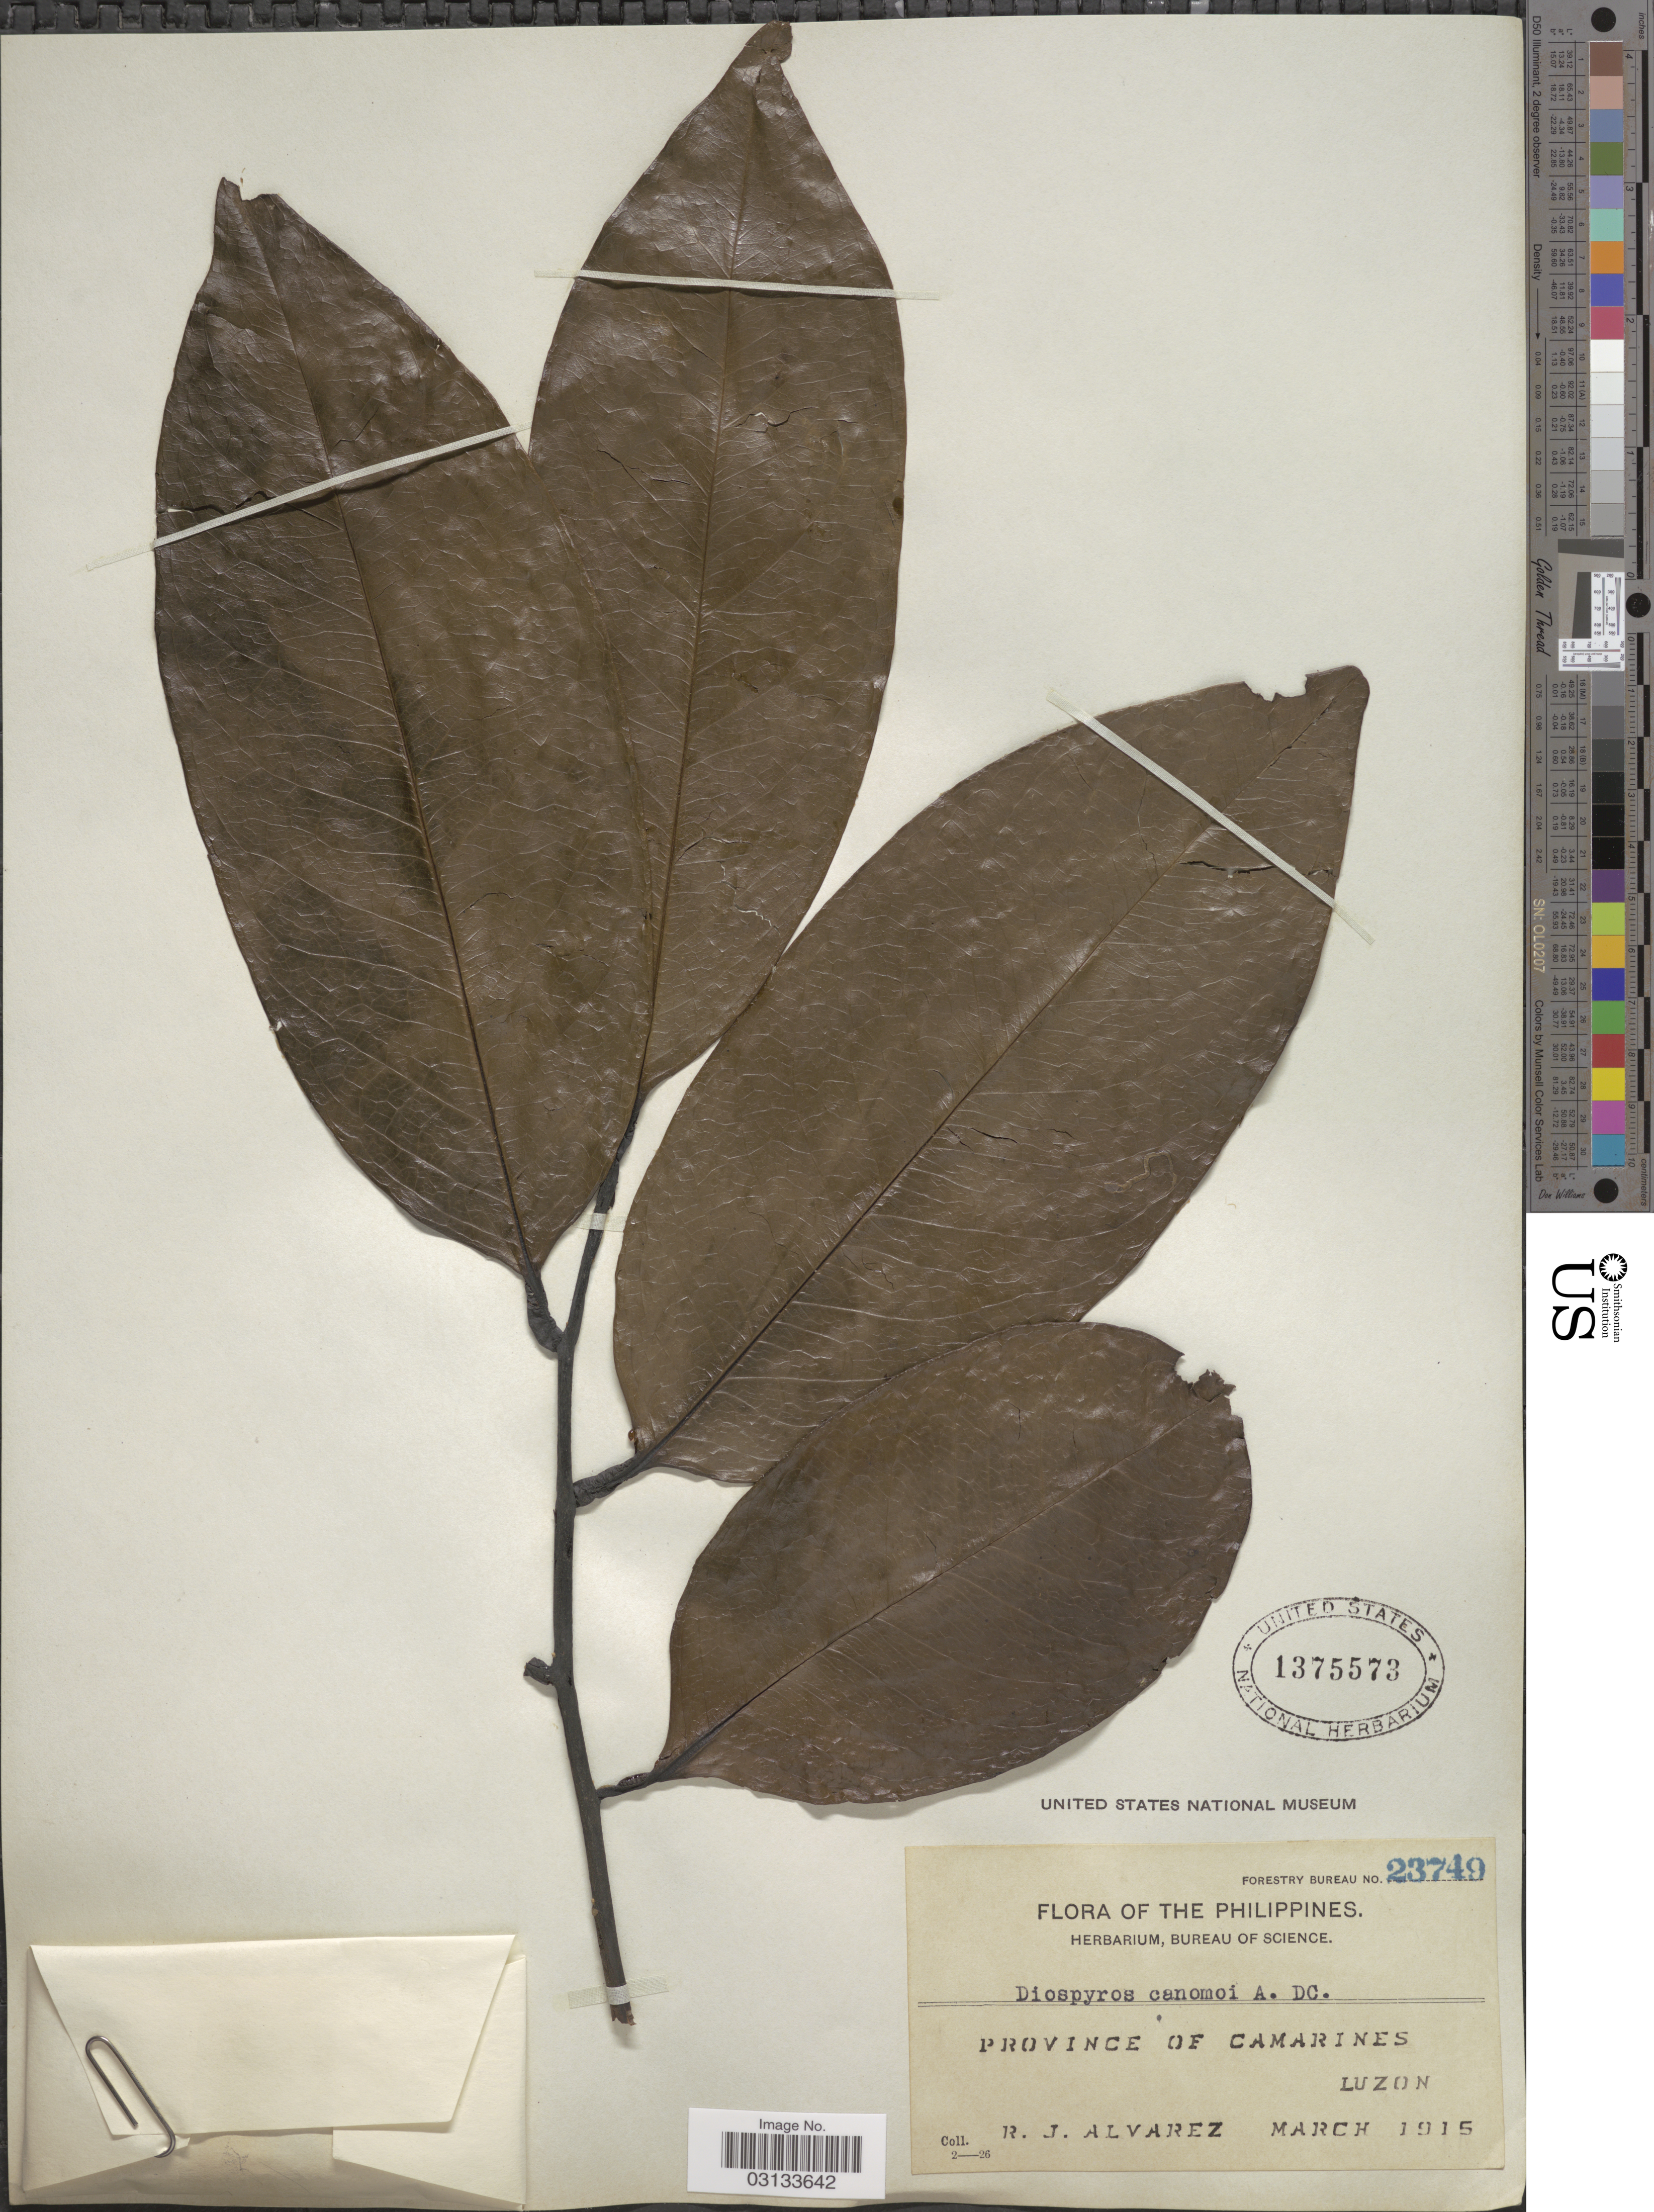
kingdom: Plantae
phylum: Tracheophyta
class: Magnoliopsida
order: Ericales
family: Ebenaceae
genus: Diospyros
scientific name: Diospyros multiflora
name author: Blanco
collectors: R. Alvarez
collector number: Forestry Bureau 23749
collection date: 1915-03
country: Philippines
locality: Province of Camarines. Luzon.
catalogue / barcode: US 1375573